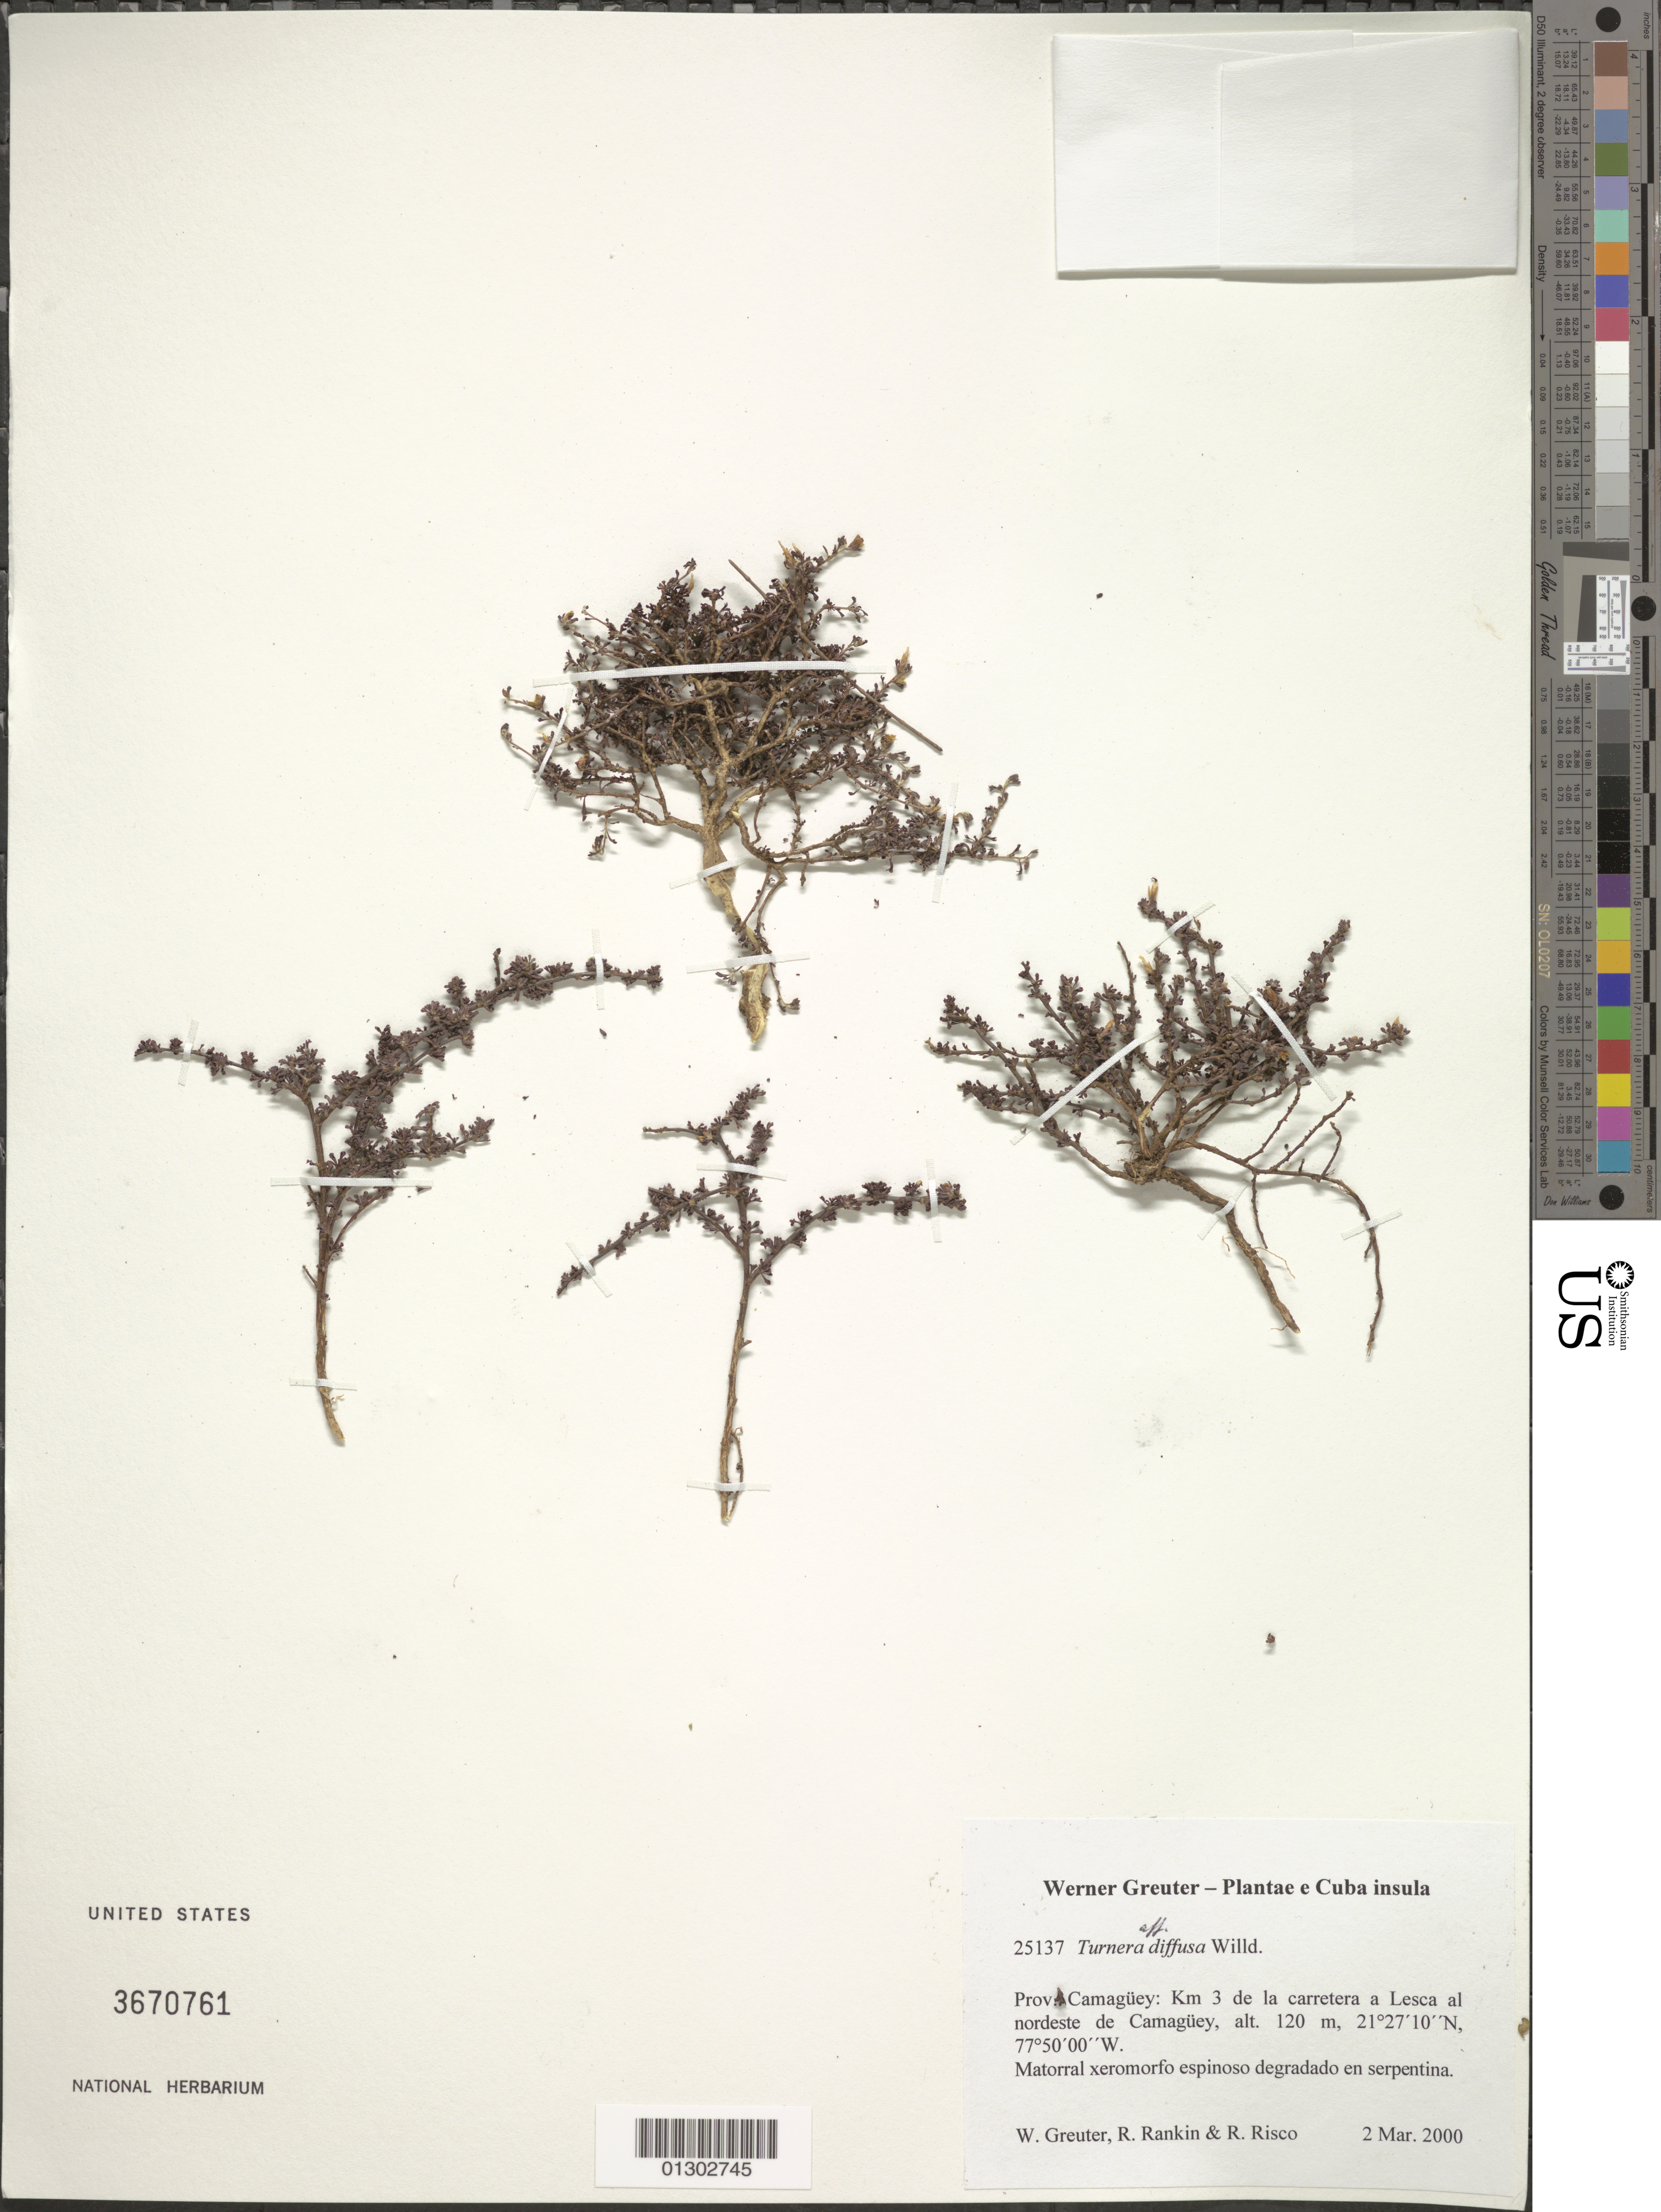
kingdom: Plantae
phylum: Tracheophyta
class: Magnoliopsida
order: Malpighiales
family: Turneraceae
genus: Turnera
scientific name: Turnera diffusa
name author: Willd. ex Schult.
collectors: W. R. Greuter, R. Rankin Rodriguez & R. Risco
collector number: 25137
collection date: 2000-03-02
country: Cuba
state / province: Camagüey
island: Cuba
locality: Km 3 de la carretera a Lesca al nordeste de Camagüey.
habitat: Matorral xeromorfo espinoso degradado en serpentina.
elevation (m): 120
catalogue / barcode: US 3670761